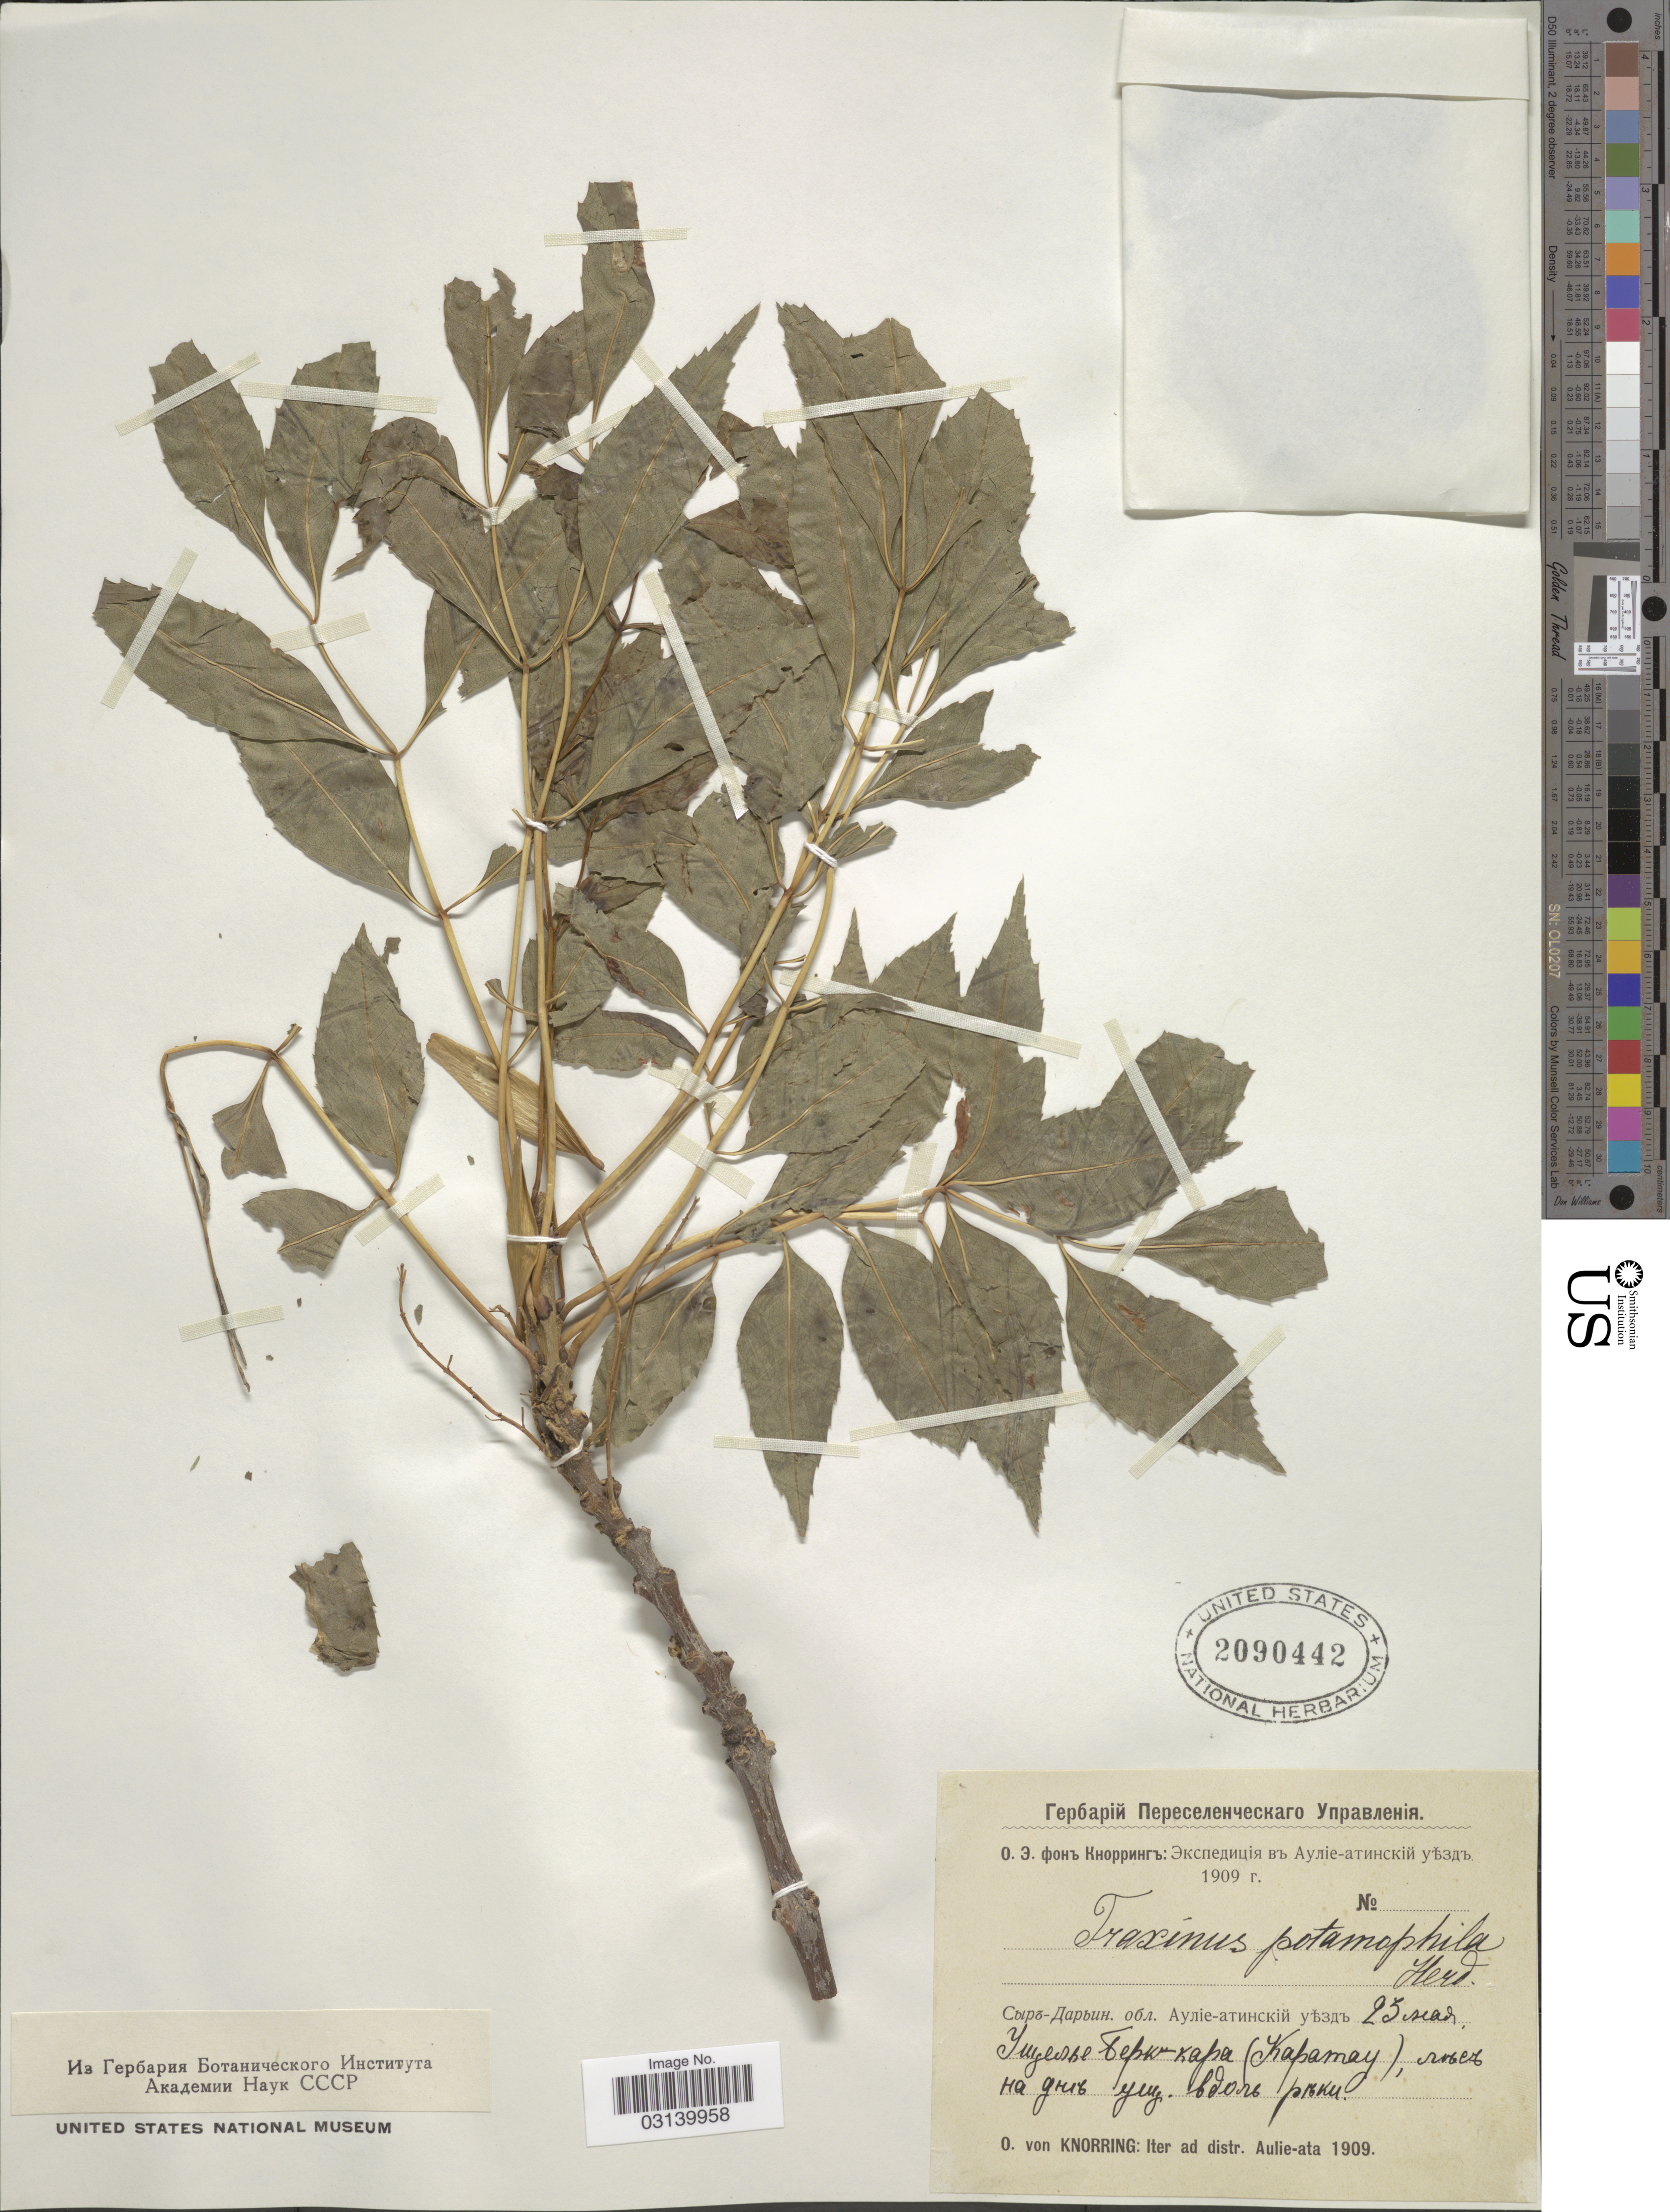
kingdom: Plantae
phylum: Tracheophyta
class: Magnoliopsida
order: Lamiales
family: Oleaceae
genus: Fraxinus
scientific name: Fraxinus potamophila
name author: Herder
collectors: O. Knorring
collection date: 1909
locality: Distr. Aulie-ata. [Foreign script]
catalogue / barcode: US 2090442